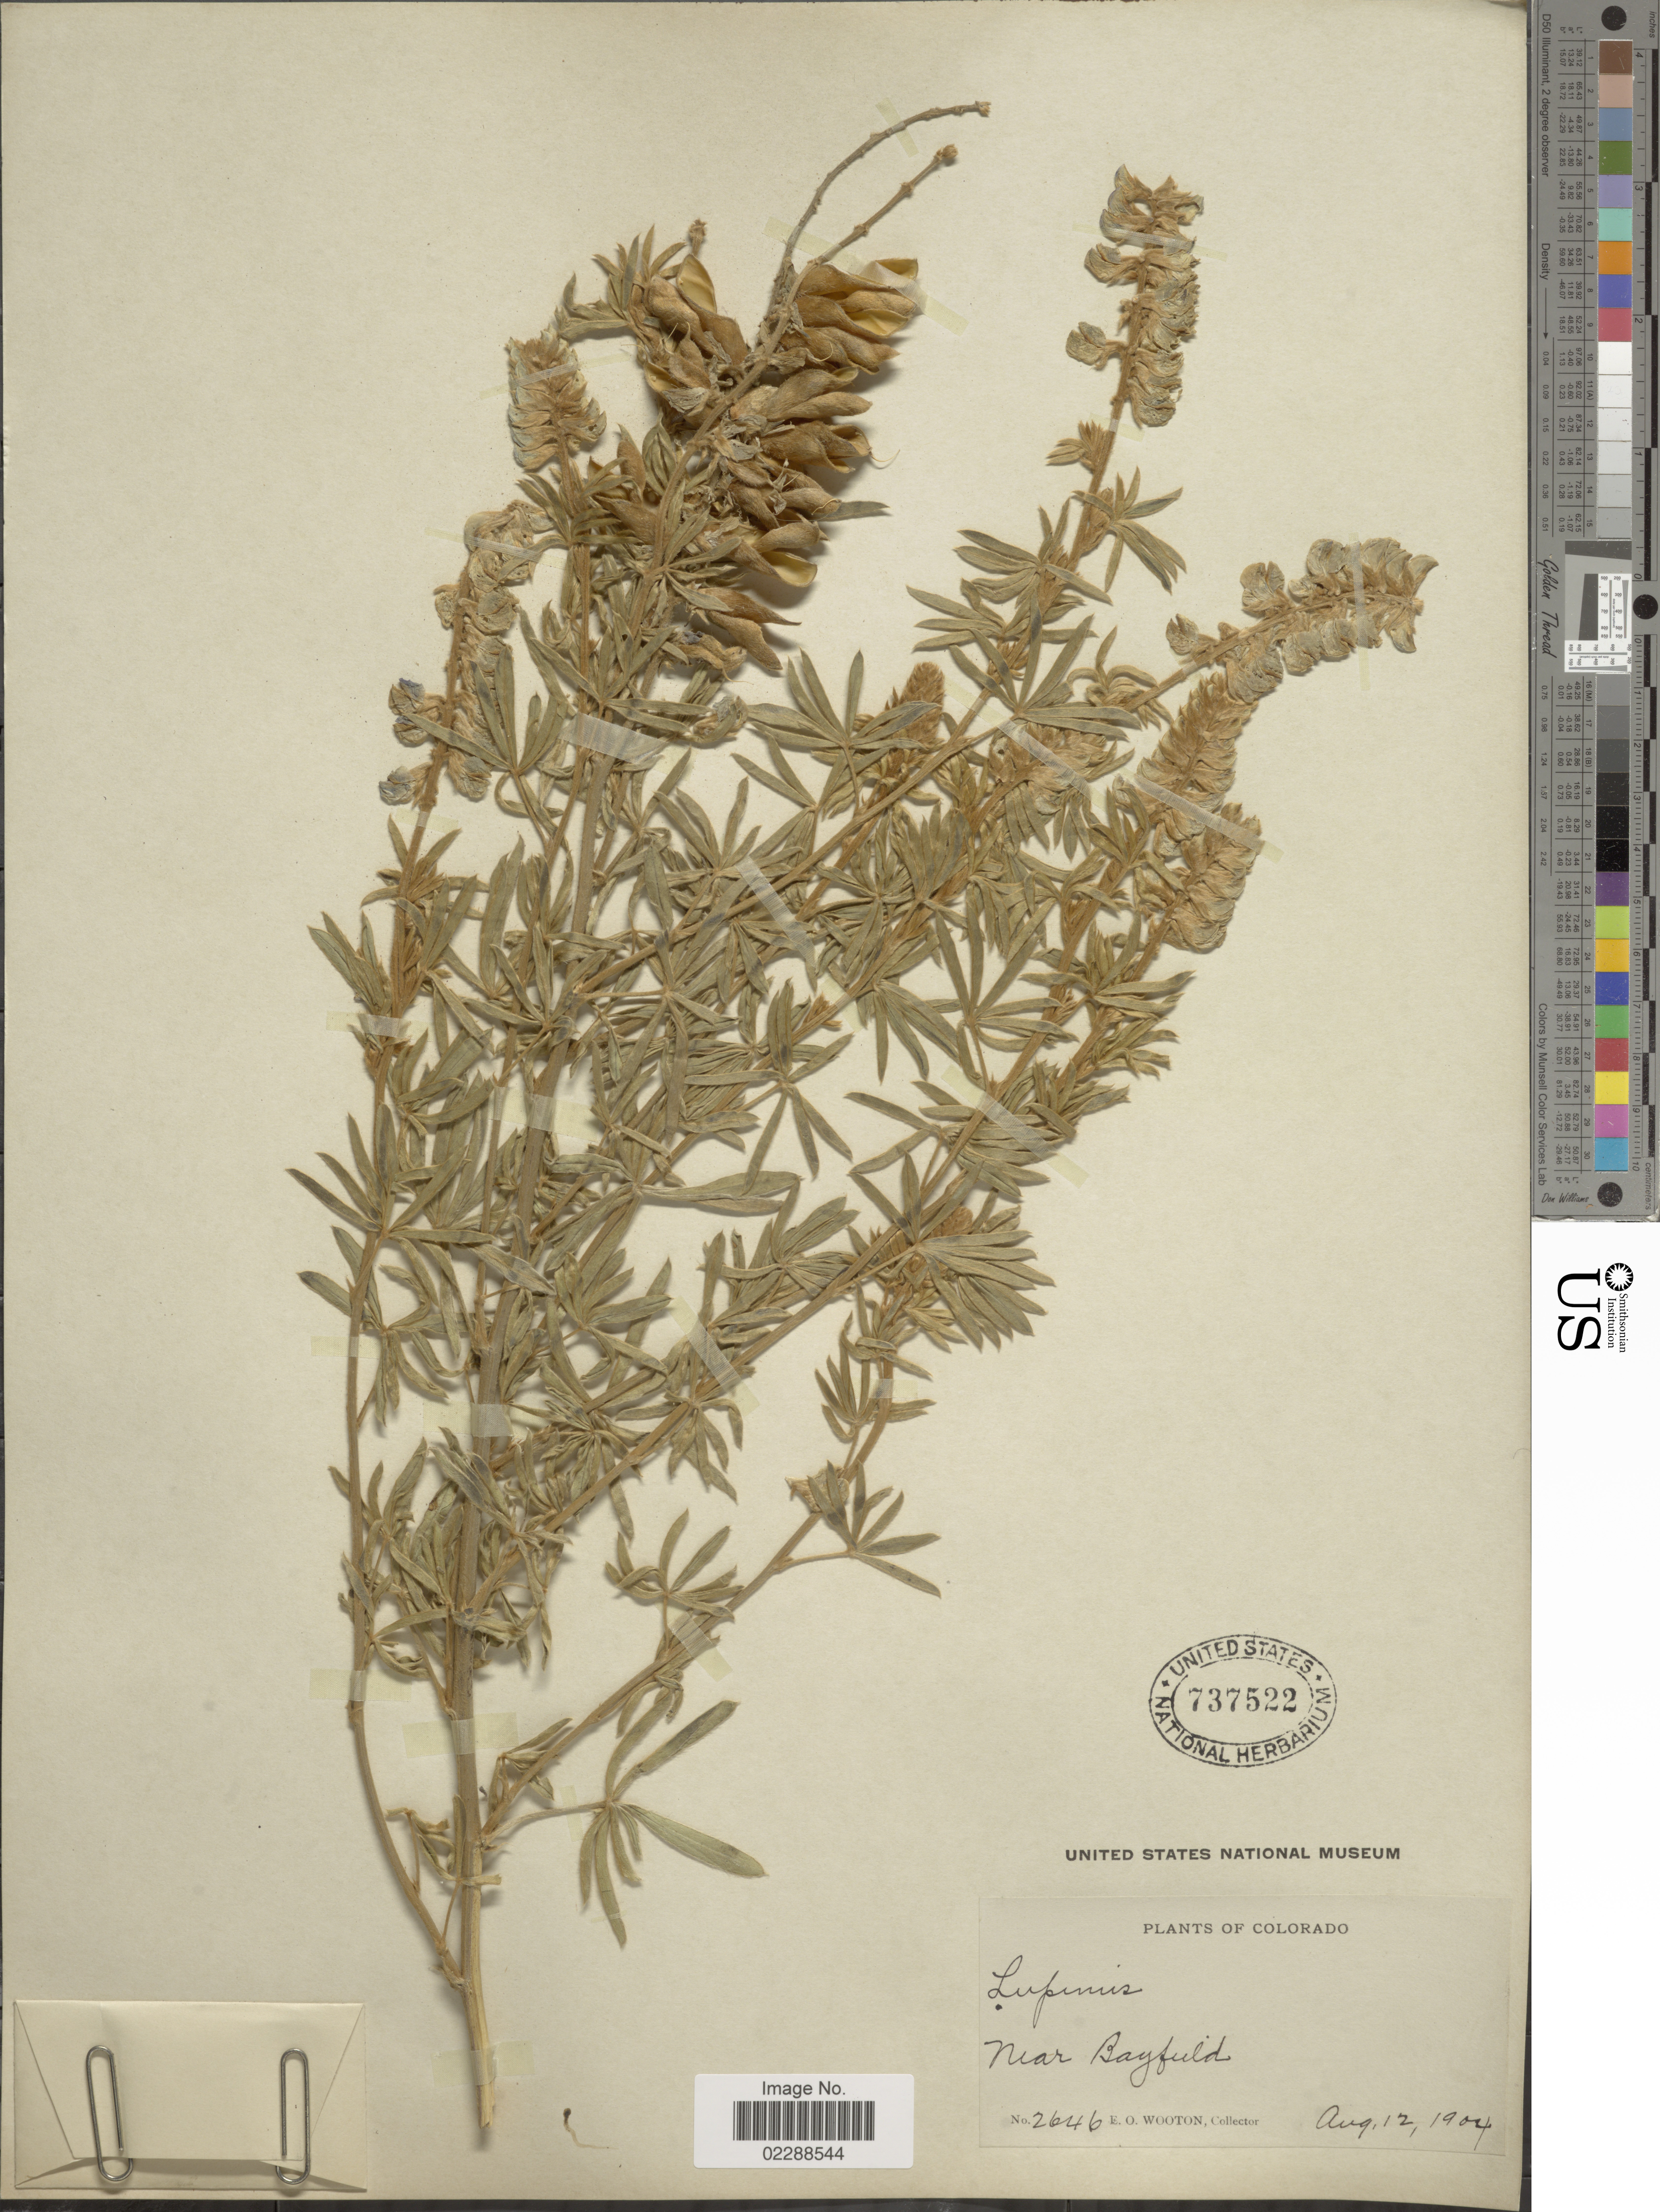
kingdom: Plantae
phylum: Tracheophyta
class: Magnoliopsida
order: Fabales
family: Fabaceae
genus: Lupinus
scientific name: Lupinus sp.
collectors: E. O. Wooton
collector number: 2646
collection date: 1904-08-12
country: United States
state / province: Colorado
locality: Near Bayfield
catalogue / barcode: US 737522